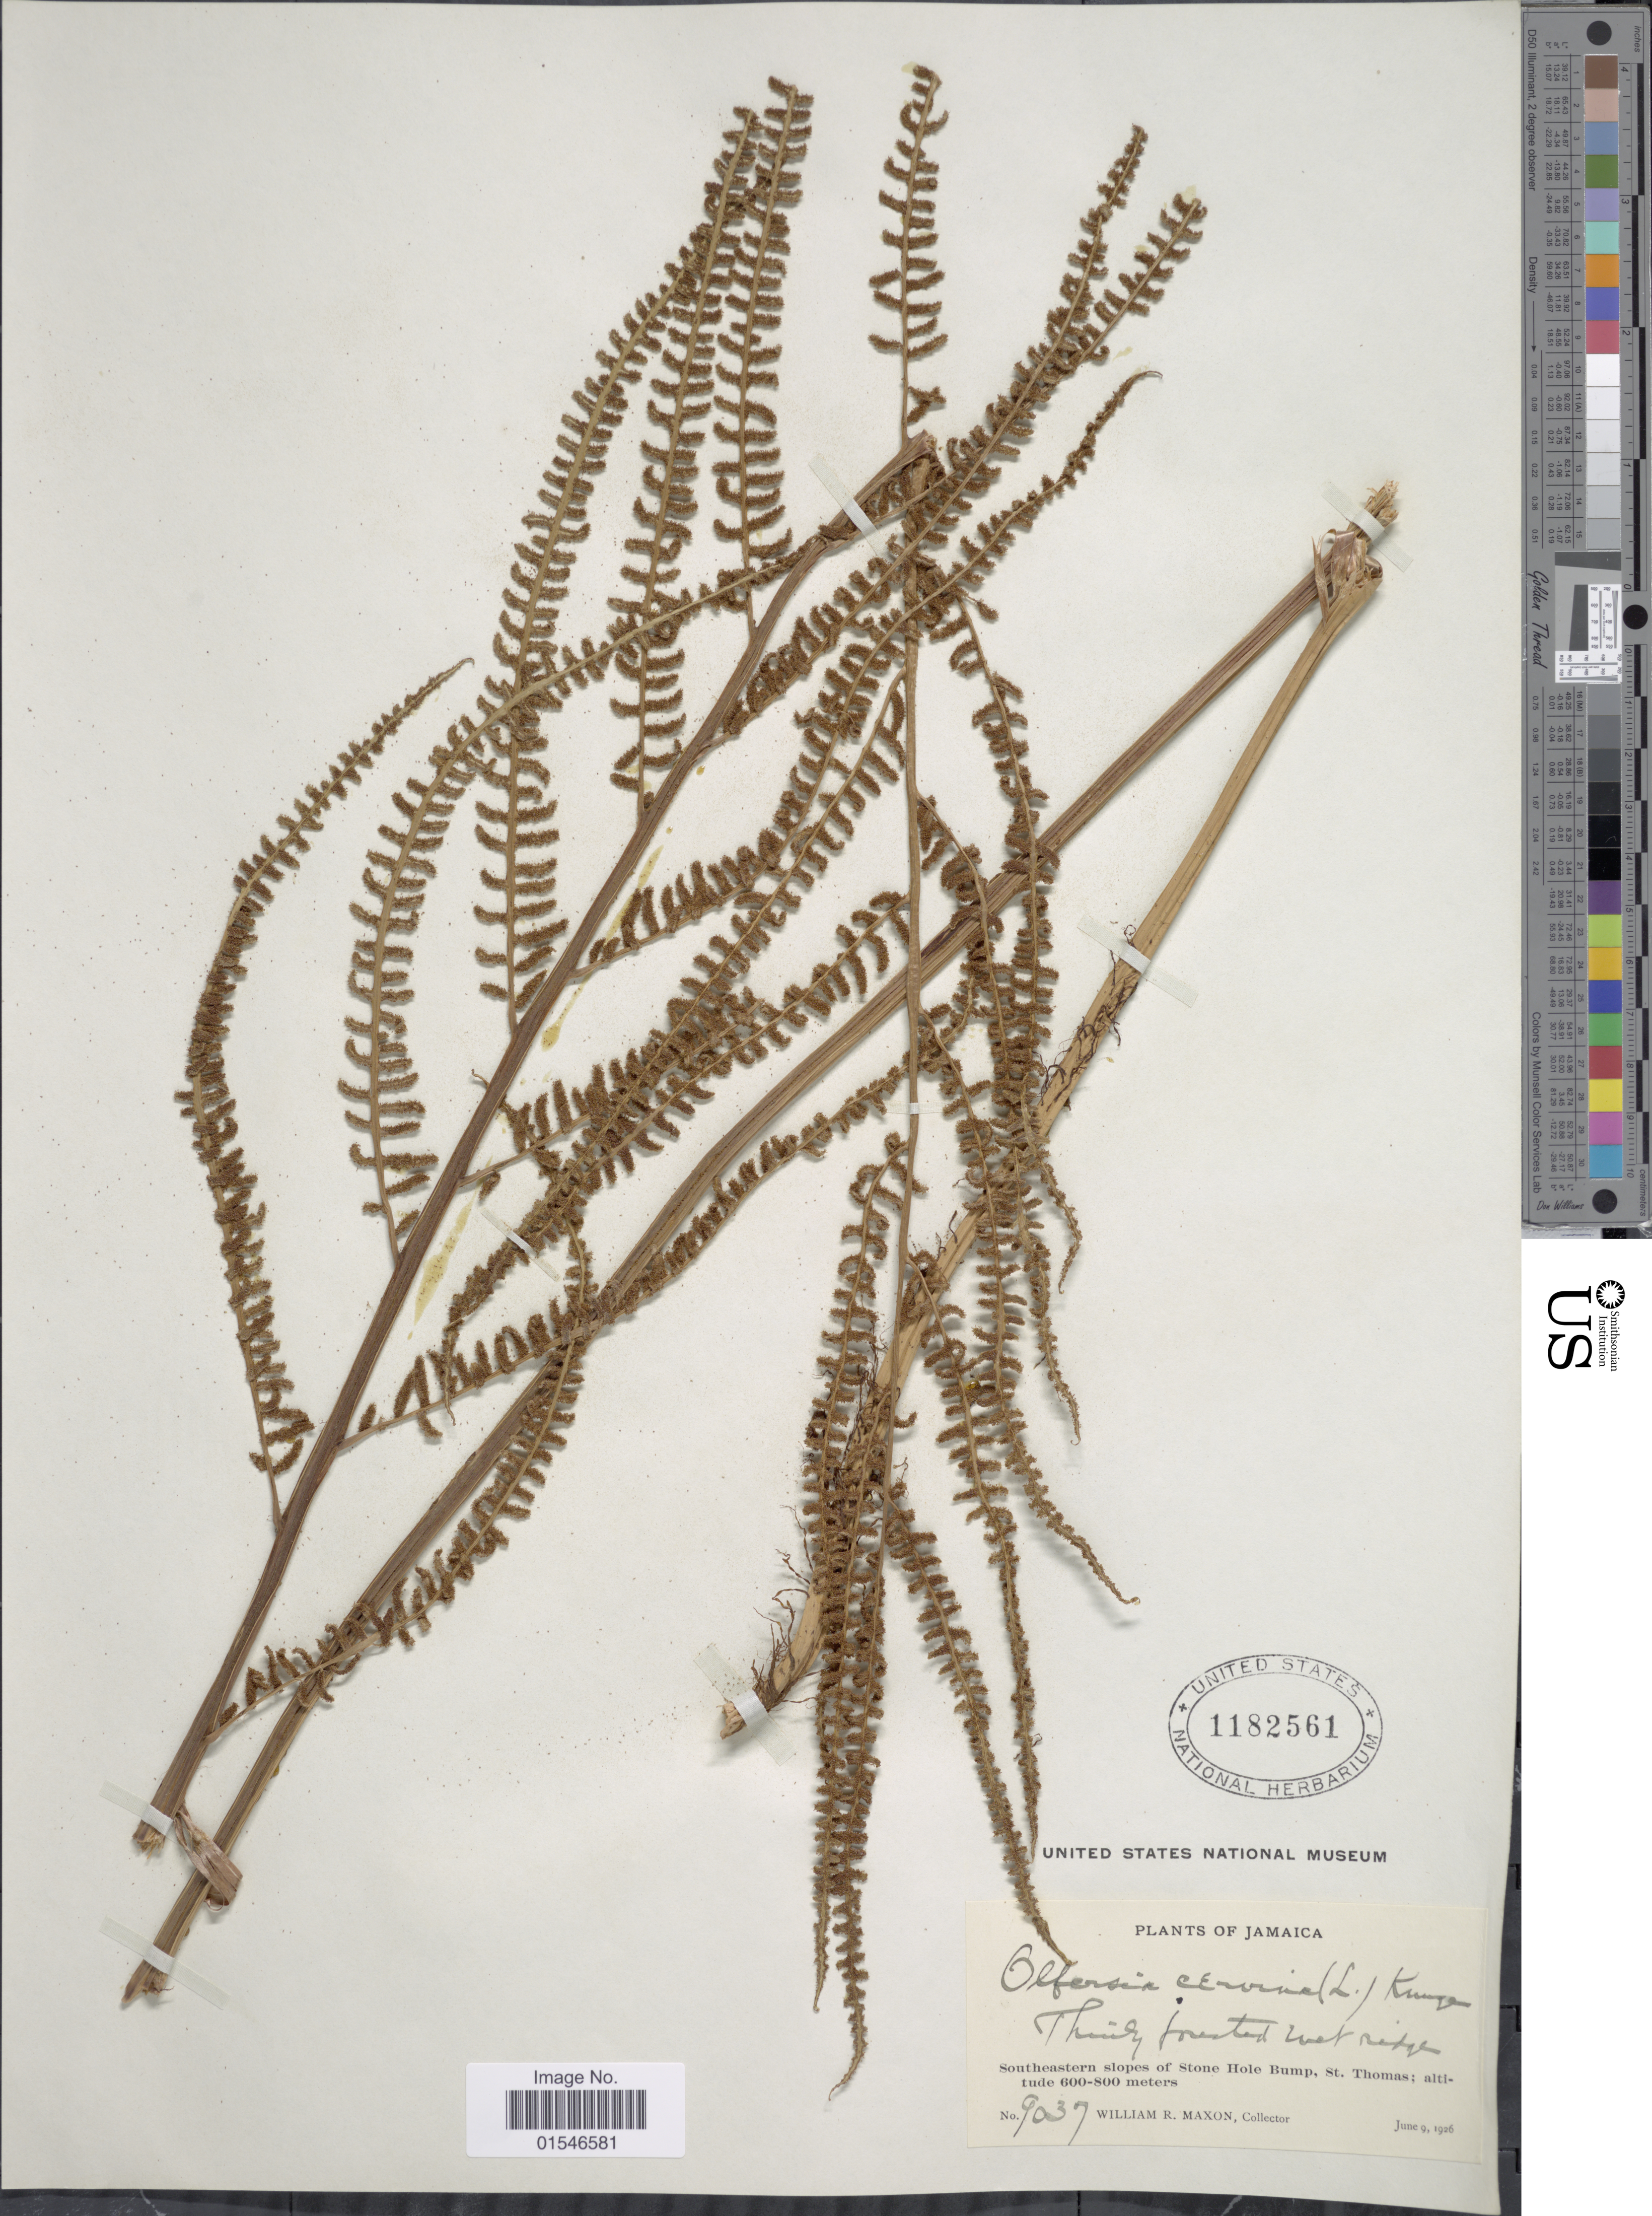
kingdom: Plantae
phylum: Tracheophyta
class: Polypodiopsida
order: Polypodiales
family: Dryopteridaceae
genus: Olfersia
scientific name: Olfersia cervina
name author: (L.) Kunze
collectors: W. R. Maxon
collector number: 9039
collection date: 1926-06-09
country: Jamaica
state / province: Saint Thomas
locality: Southeastern slopes of Stone Hole Bump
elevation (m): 600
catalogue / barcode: US 1182561